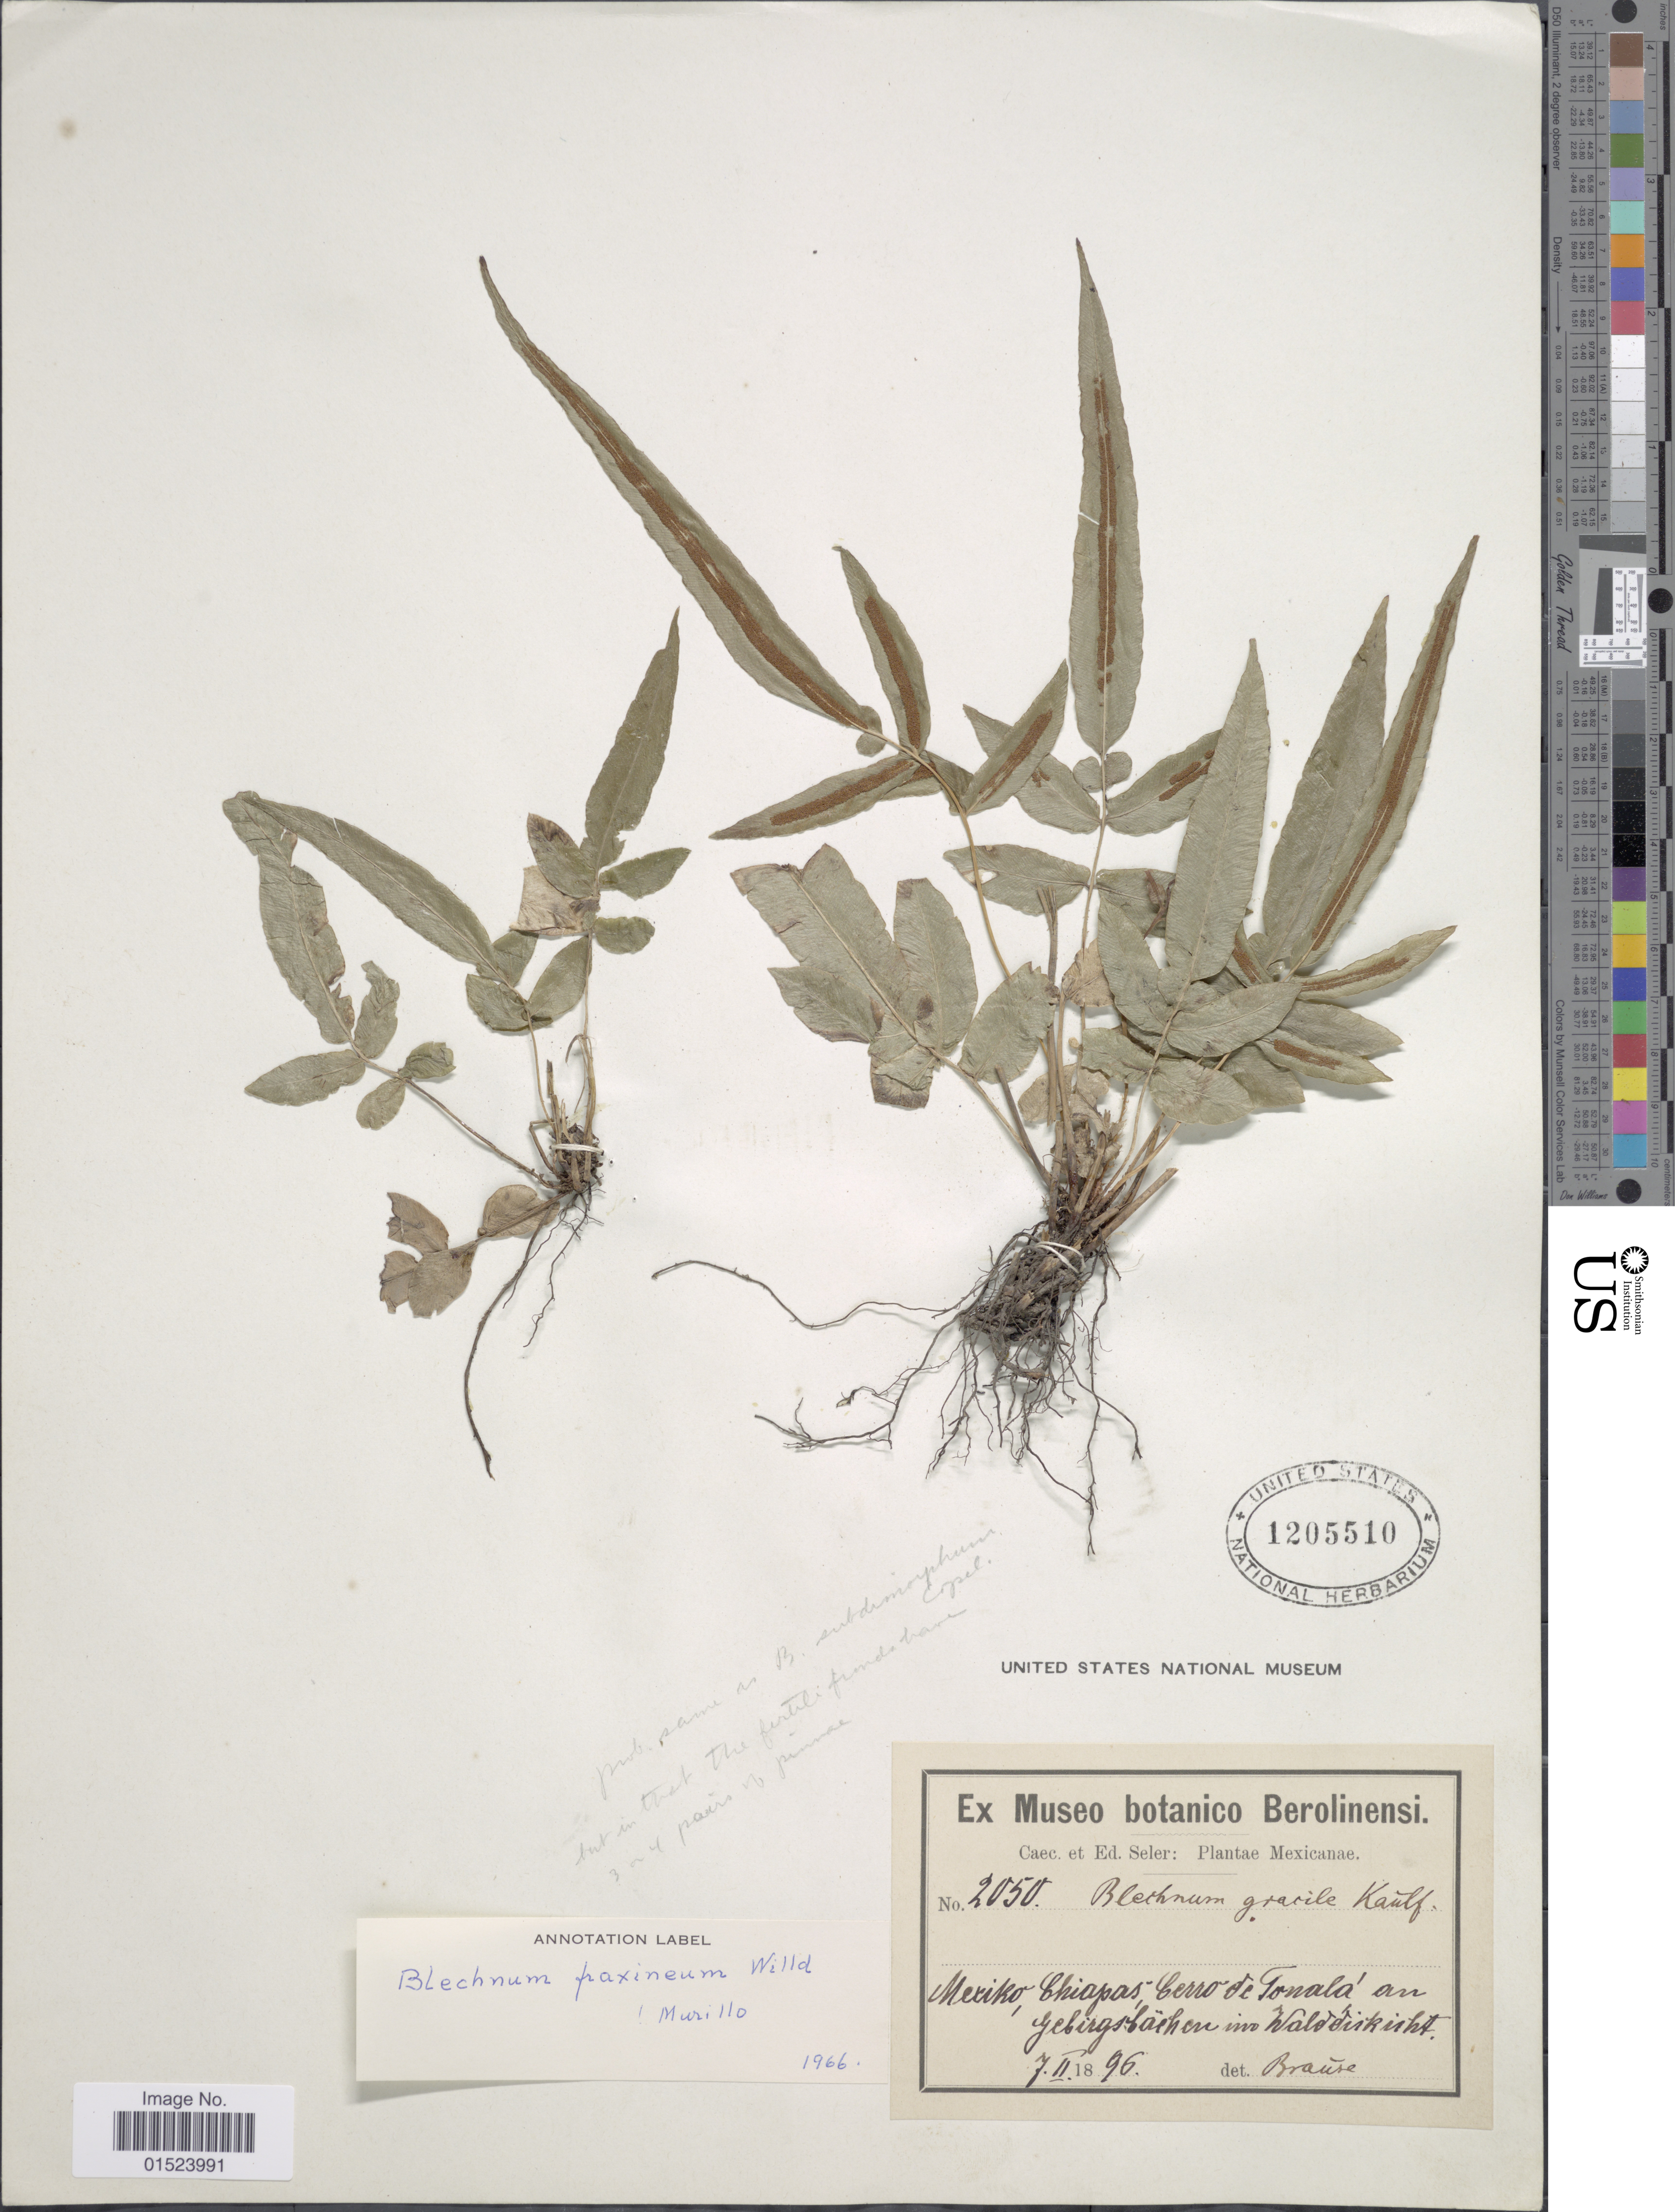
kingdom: Plantae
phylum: Tracheophyta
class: Polypodiopsida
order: Polypodiales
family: Blechnaceae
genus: Blechnum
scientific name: Blechnum x fraxineum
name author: Willd.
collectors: C. Seler & E. G. Seler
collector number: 2050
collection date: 1896-02-07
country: Mexico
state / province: Chiapas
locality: Cerro de Tonala an Gebirgsbächen in Walddickicht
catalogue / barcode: US 1205510